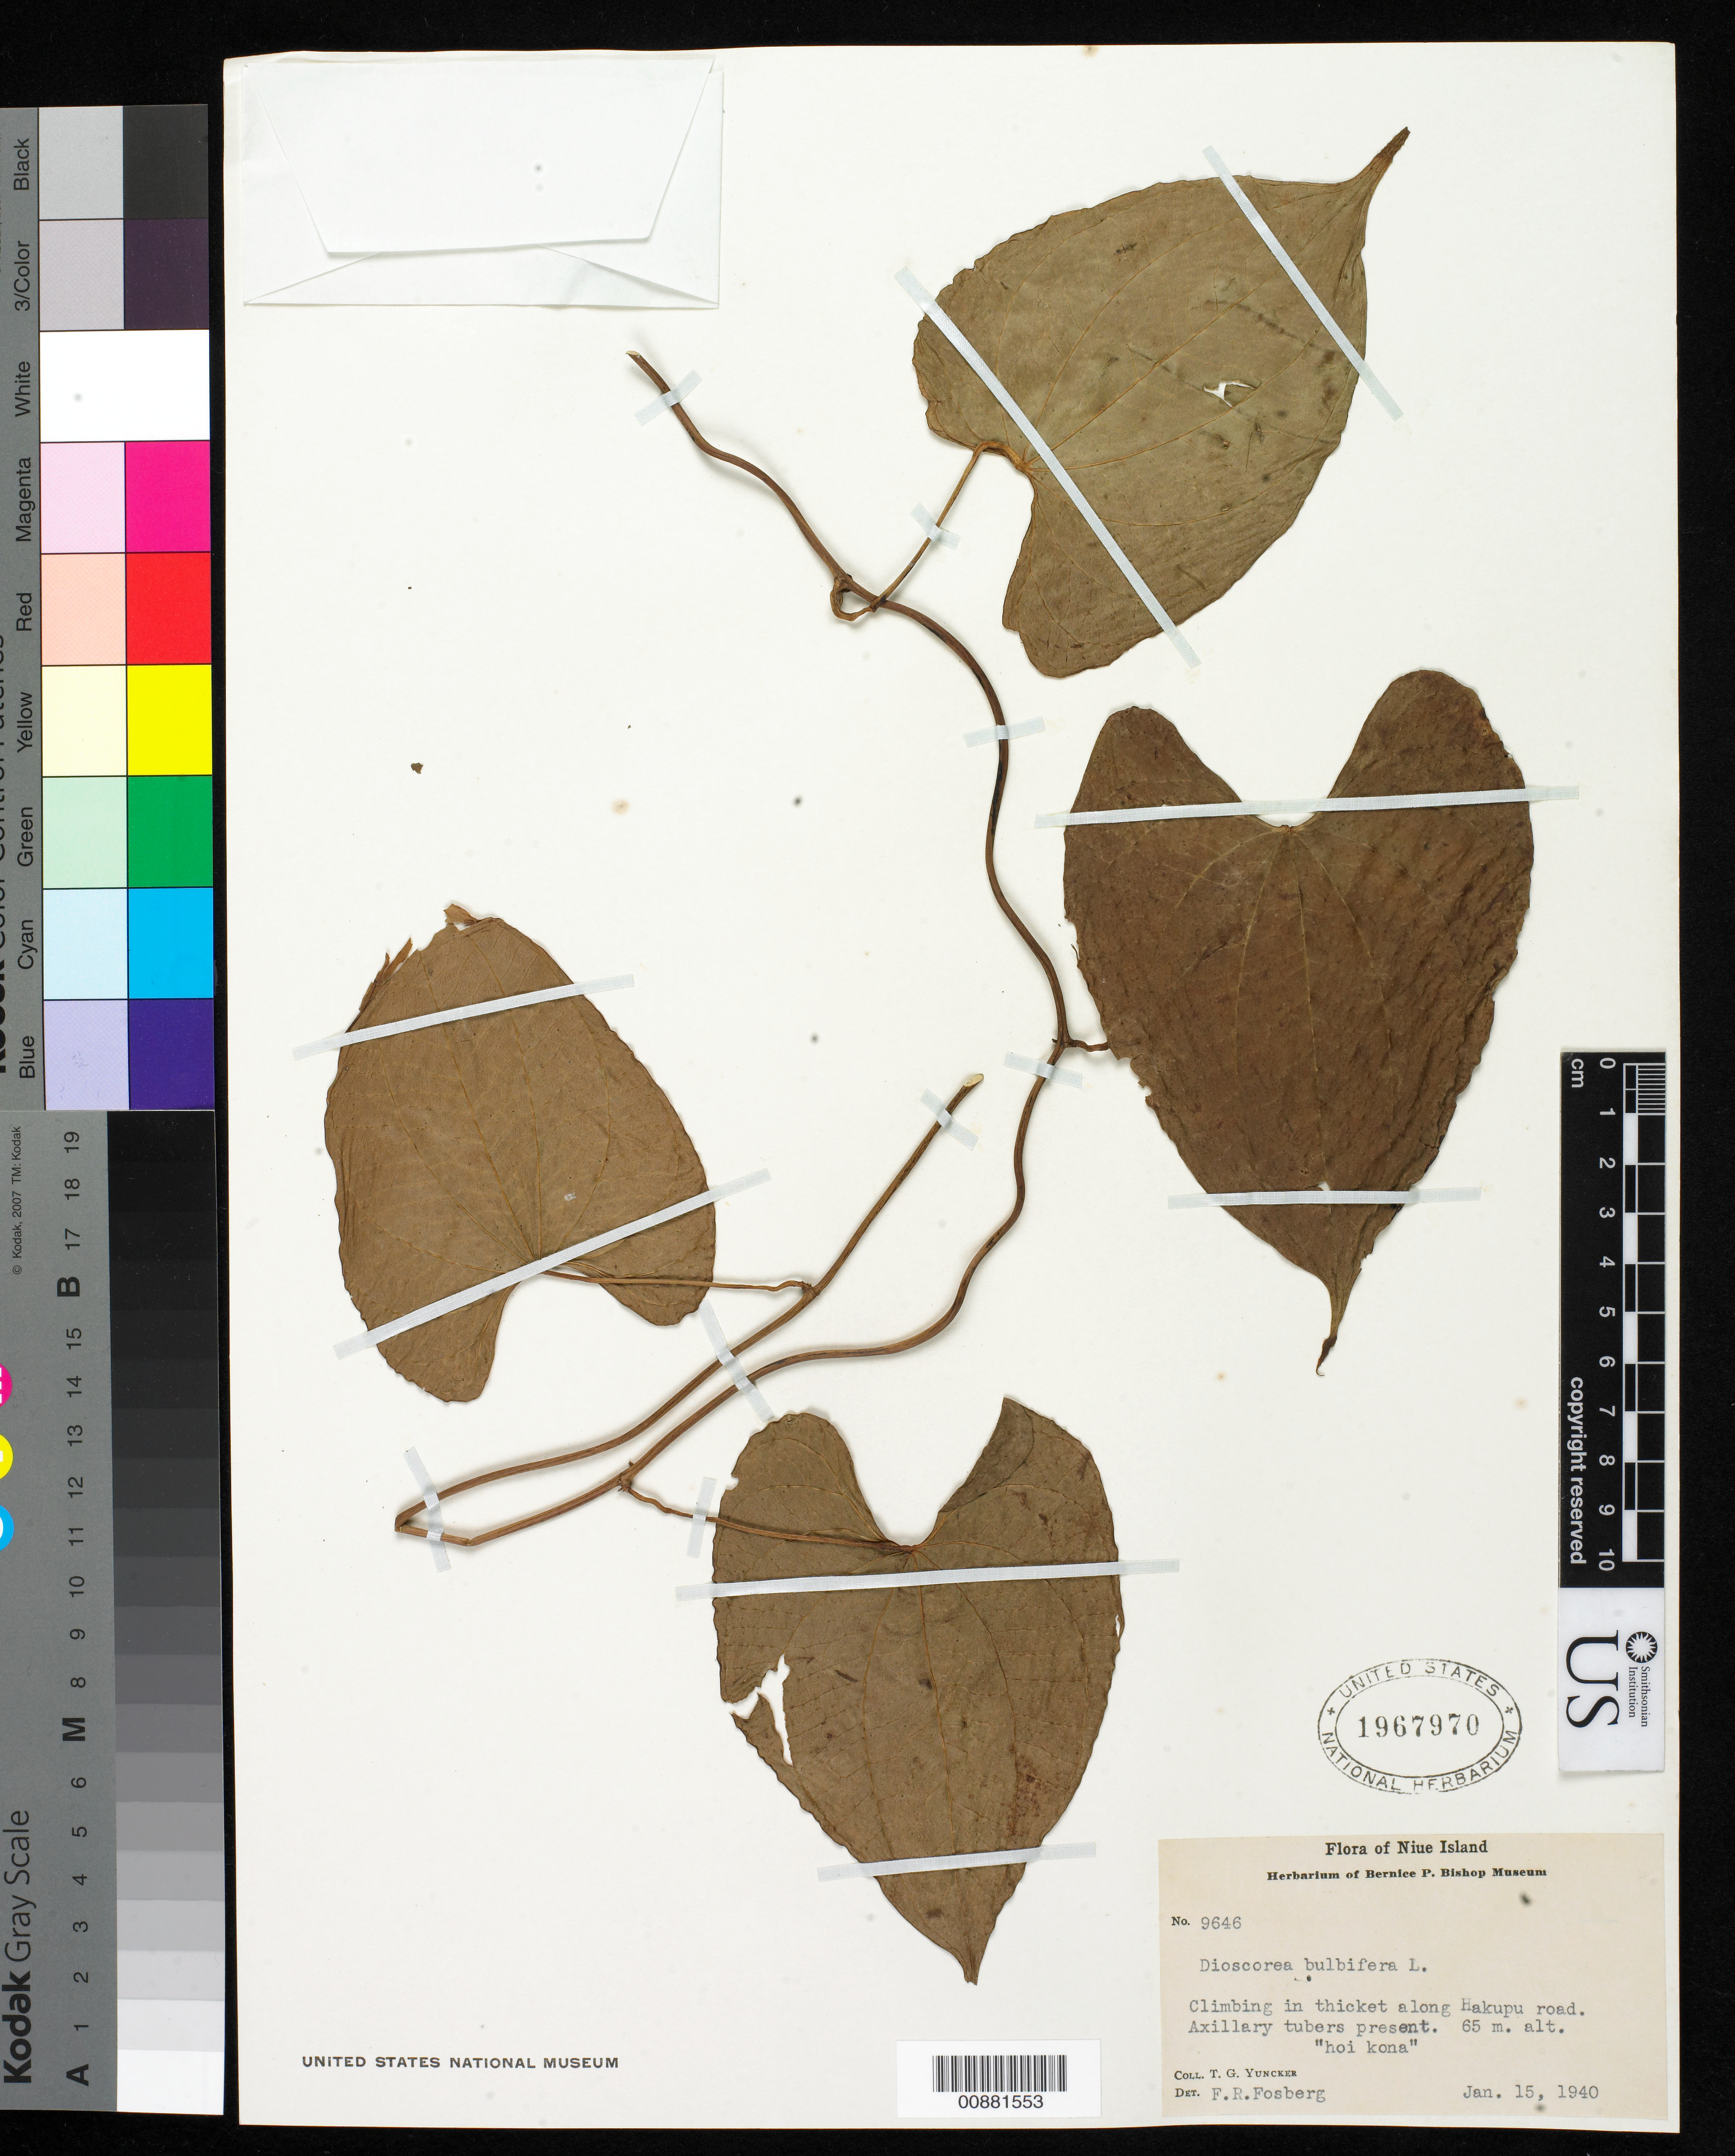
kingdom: Plantae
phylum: Tracheophyta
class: Liliopsida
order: Dioscoreales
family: Dioscoreaceae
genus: Dioscorea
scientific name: Dioscorea bulbifera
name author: L.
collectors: T. G. Yuncker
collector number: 9646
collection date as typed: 15 Jan 1940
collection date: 1940-01-15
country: Niue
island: Niue I.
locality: along Hakupu Road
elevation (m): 65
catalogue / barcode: US 1967970